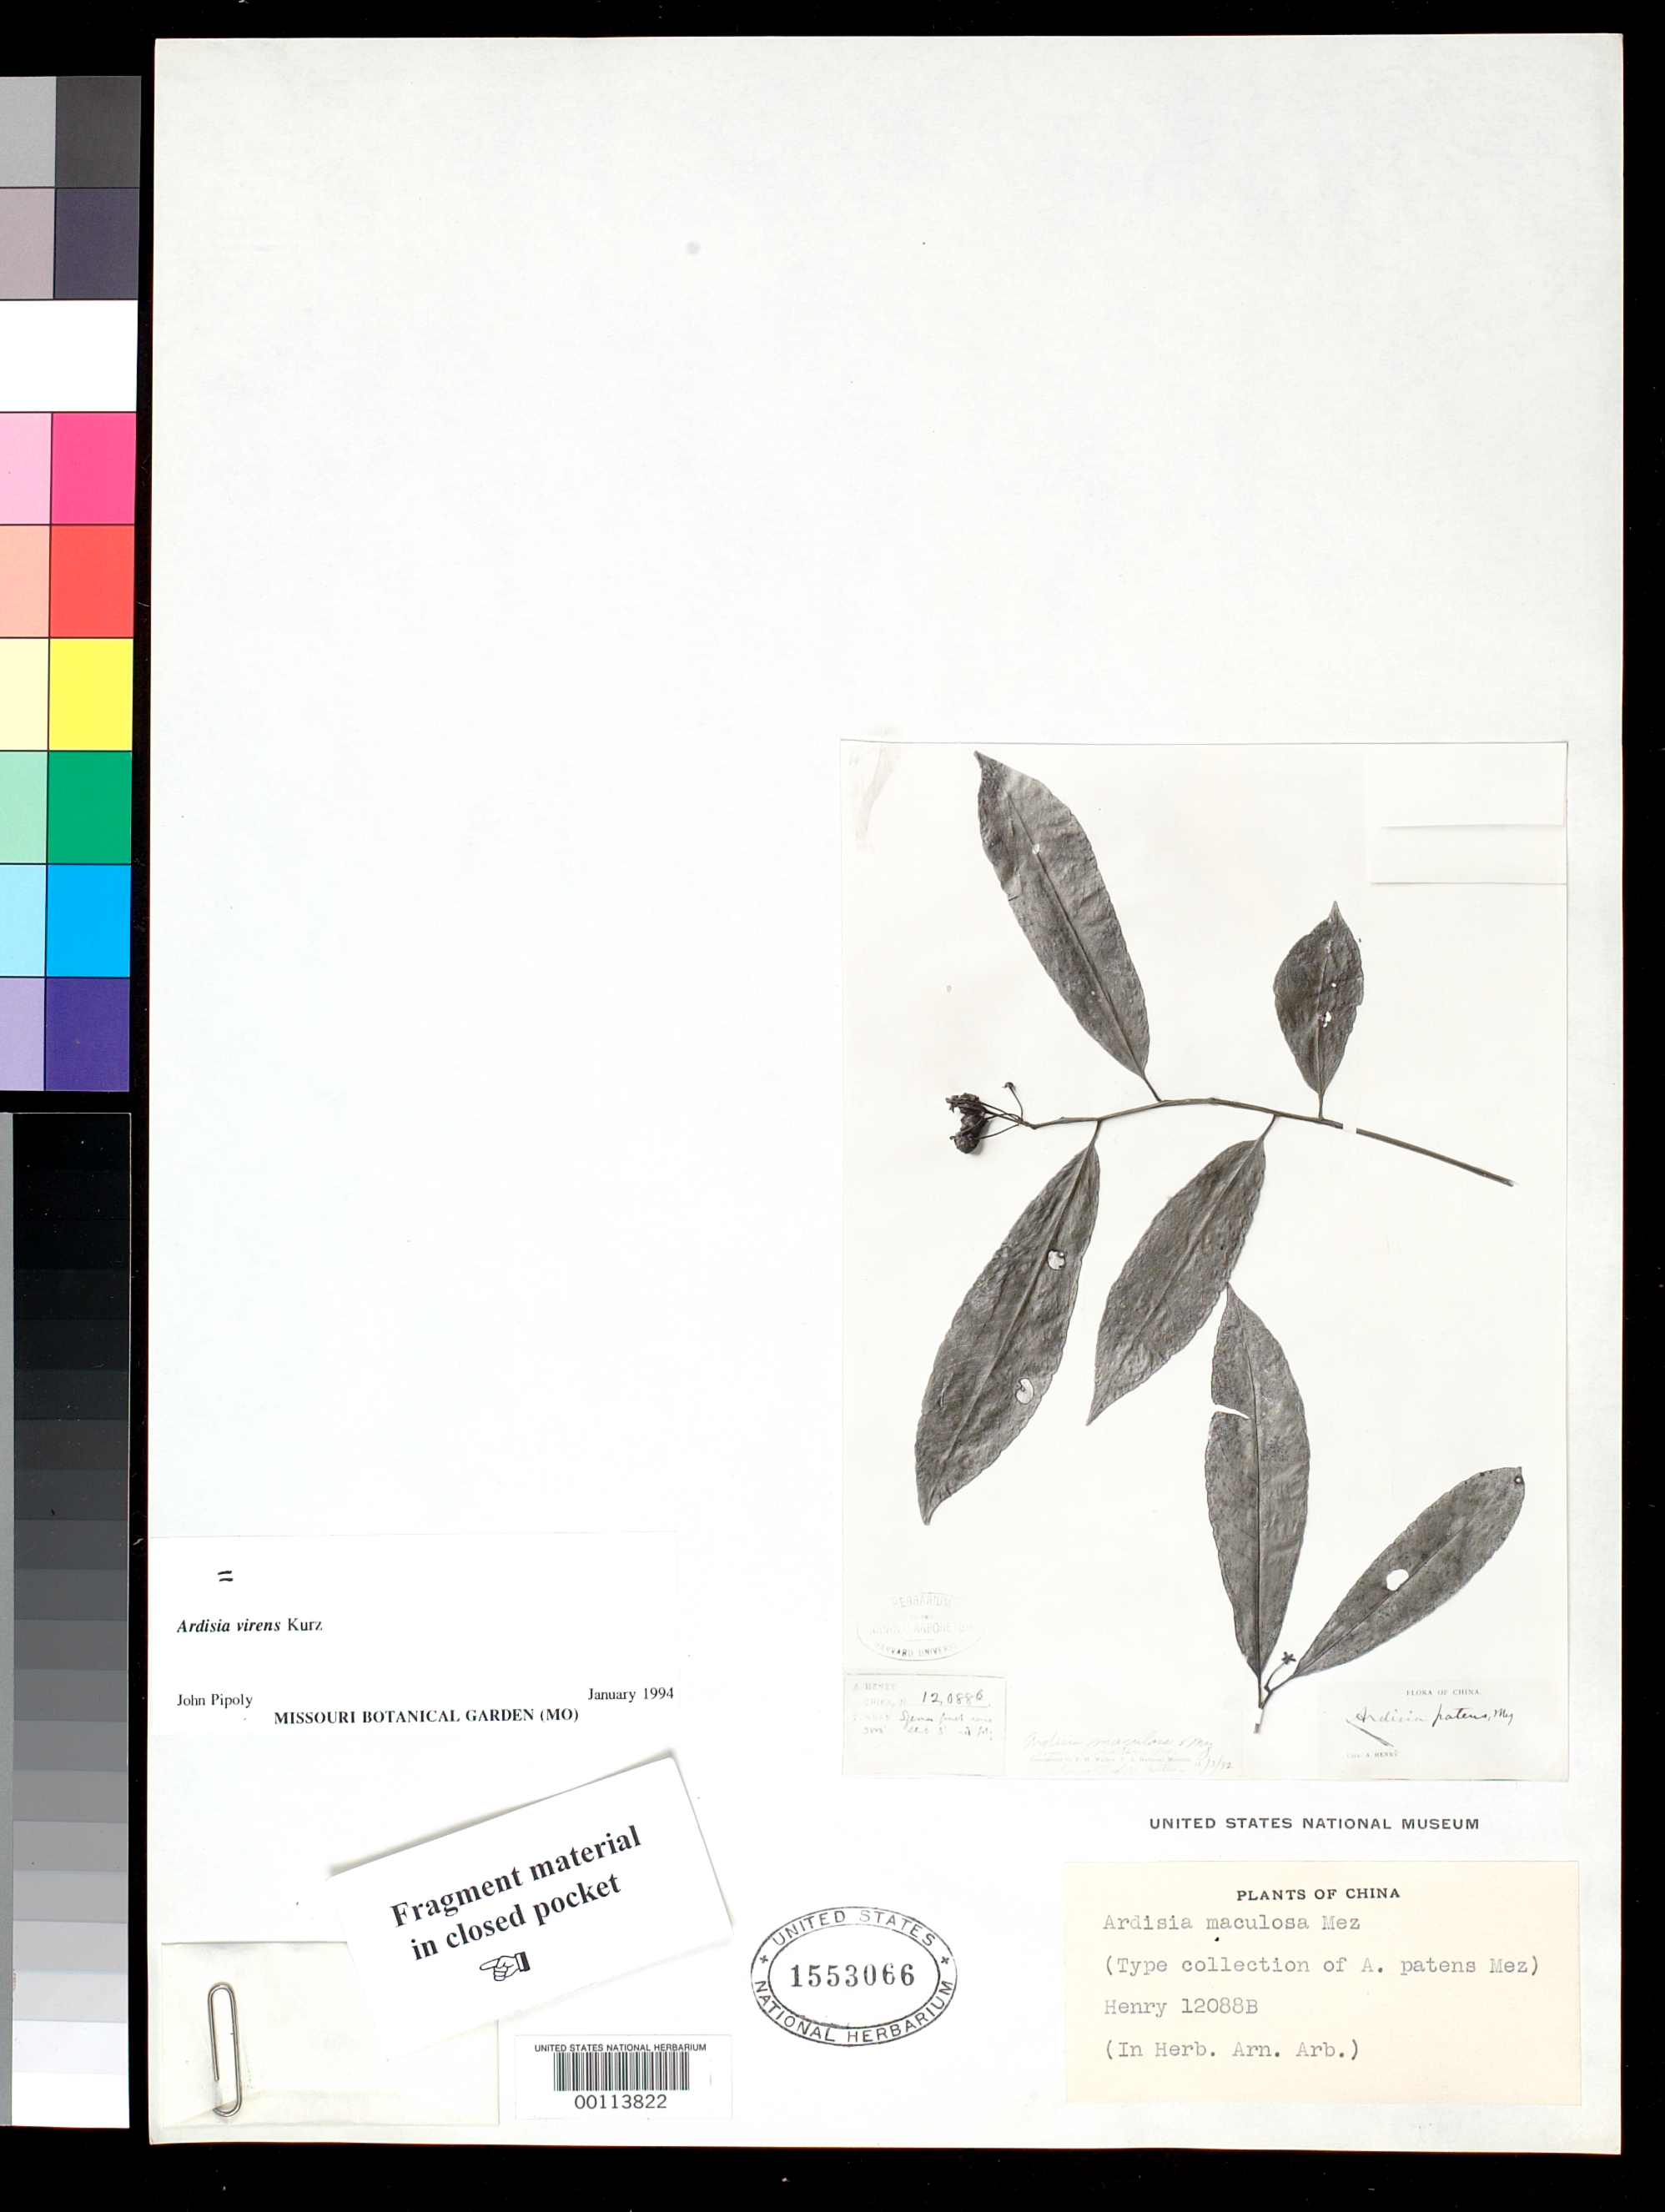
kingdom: Plantae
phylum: Tracheophyta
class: Magnoliopsida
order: Ericales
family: Primulaceae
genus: Ardisia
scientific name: Ardisia patens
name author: Mez in Engl.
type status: Type Collection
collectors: A. Henry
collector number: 12088 B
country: China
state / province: Yunnan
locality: Szemao.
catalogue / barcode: US 1553066